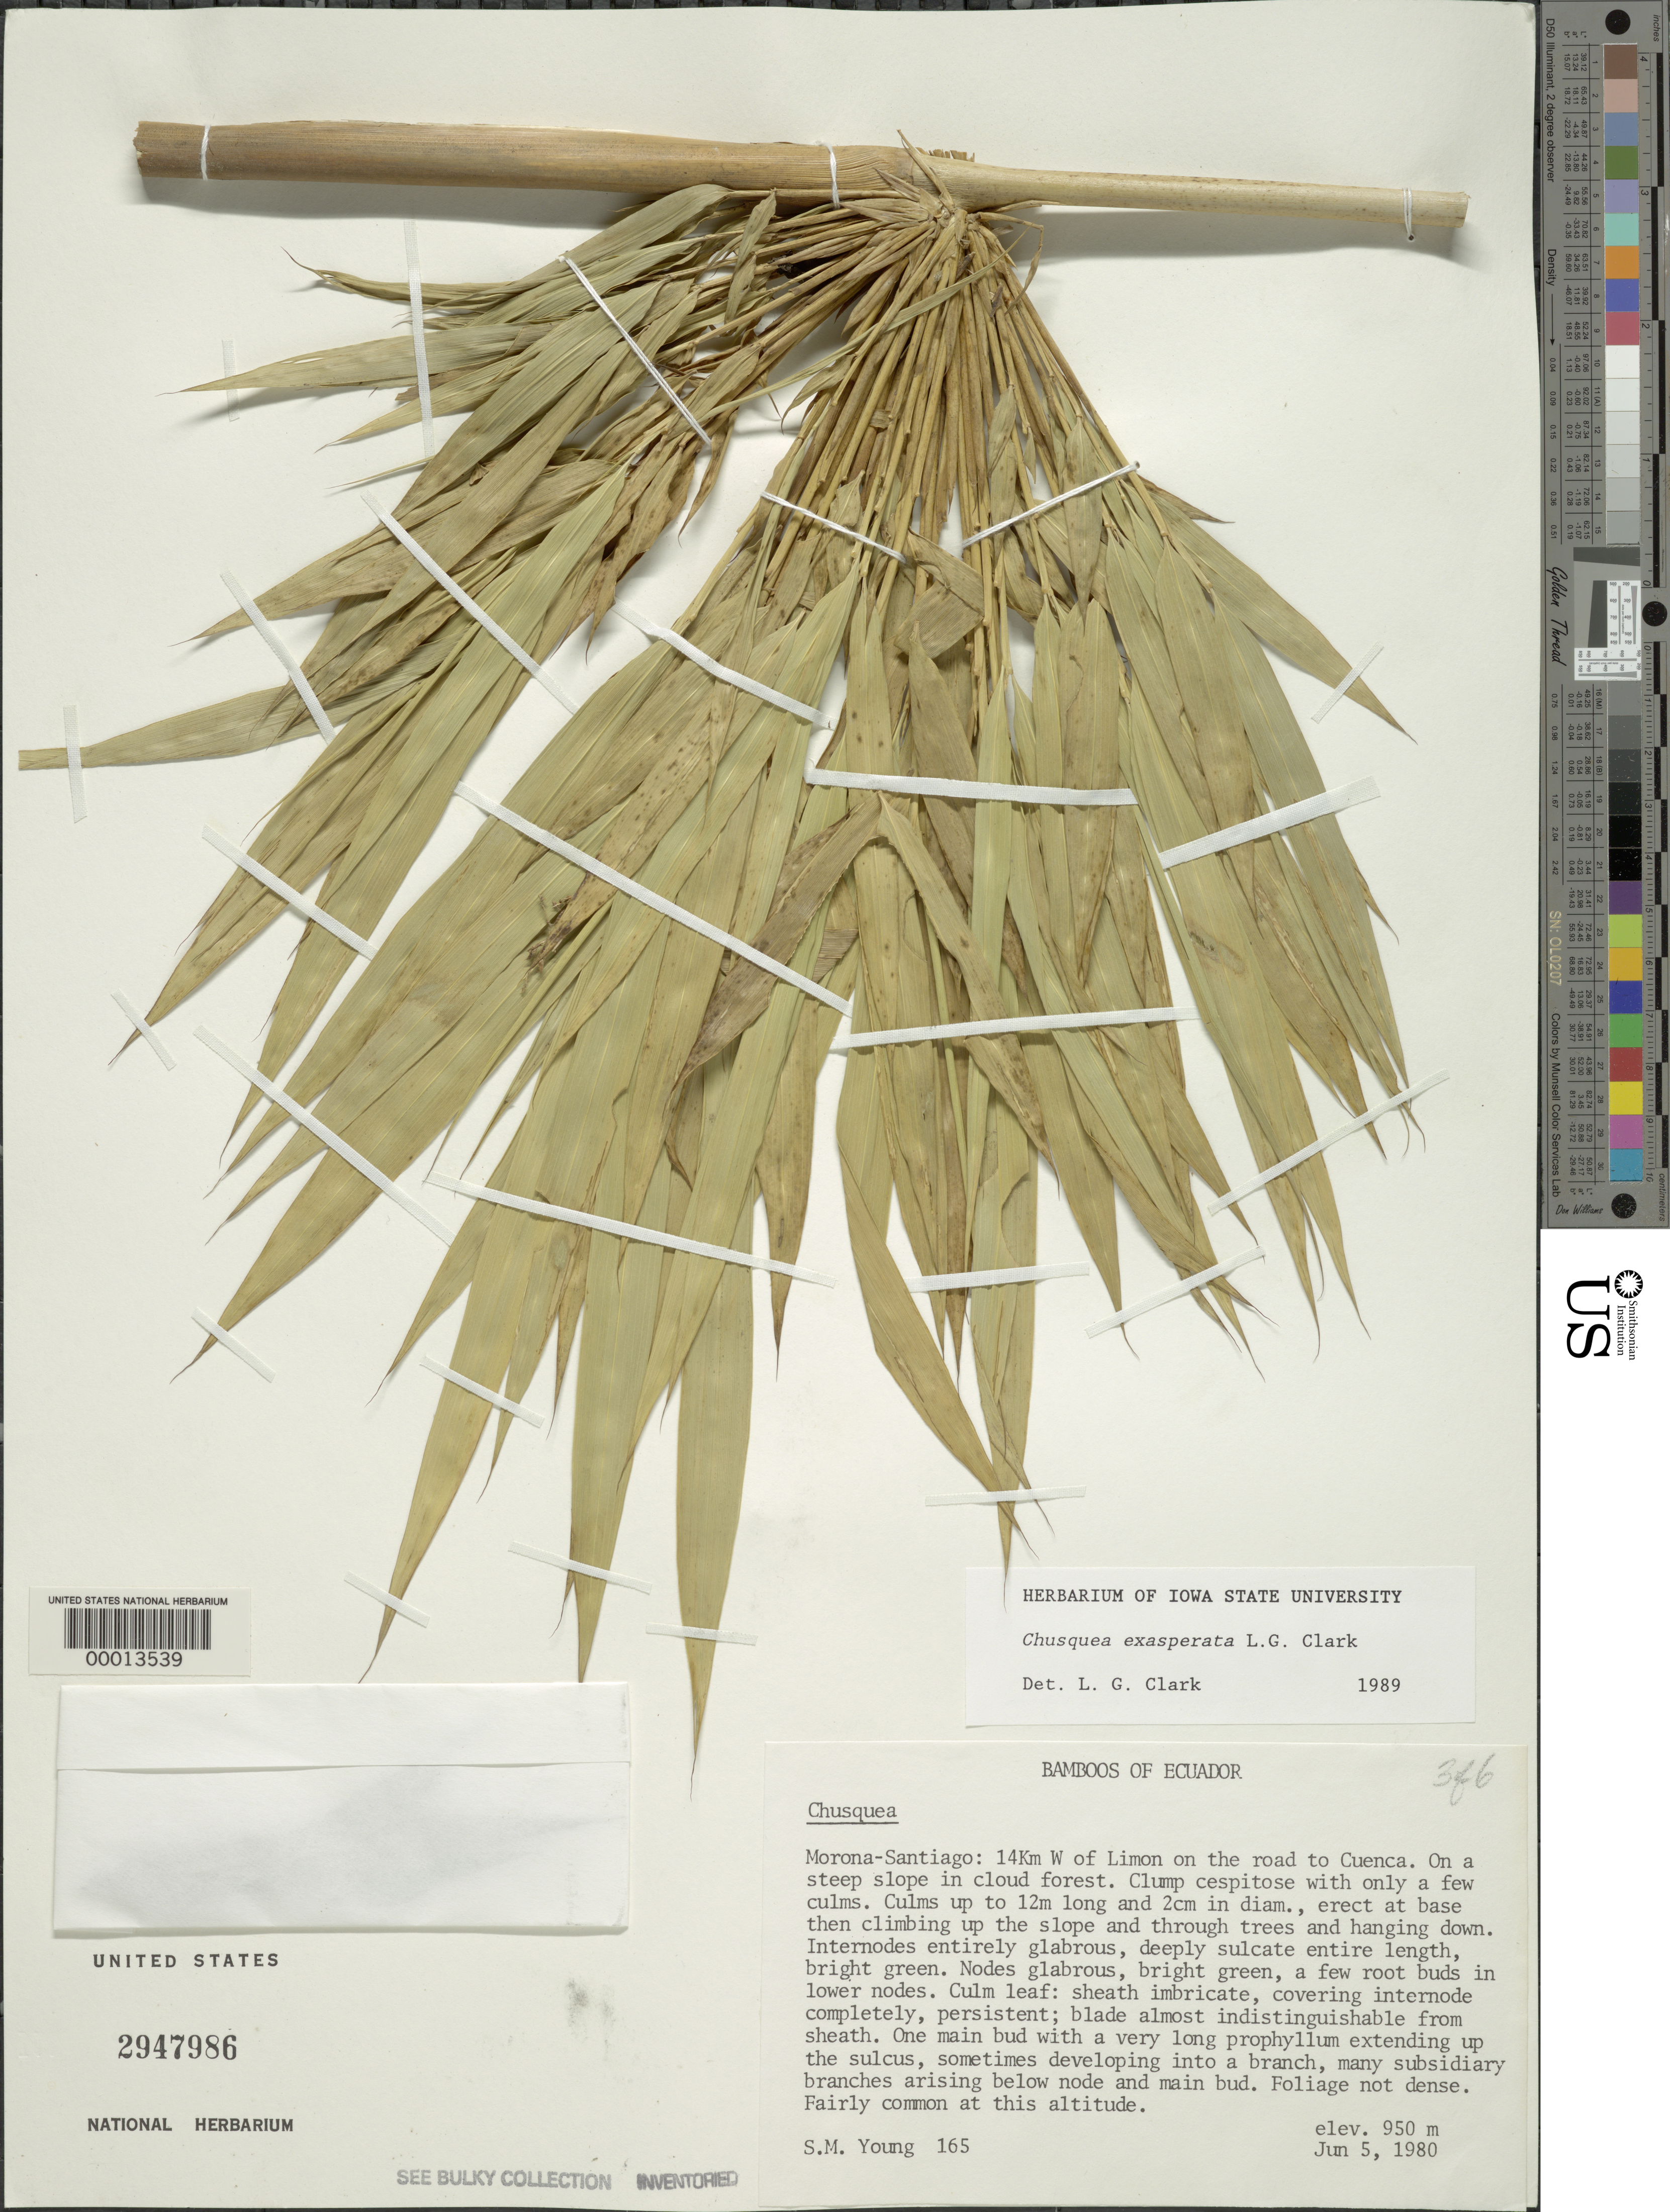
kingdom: Plantae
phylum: Tracheophyta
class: Liliopsida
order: Poales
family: Poaceae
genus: Chusquea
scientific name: Chusquea exasperata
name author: L.G. Clark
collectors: S. Young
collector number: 165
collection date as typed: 05 Jun 1980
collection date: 1980-06-05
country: Ecuador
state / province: Morona-Santiago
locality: Limon/Cuenca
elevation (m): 950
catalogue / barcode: US 2947986